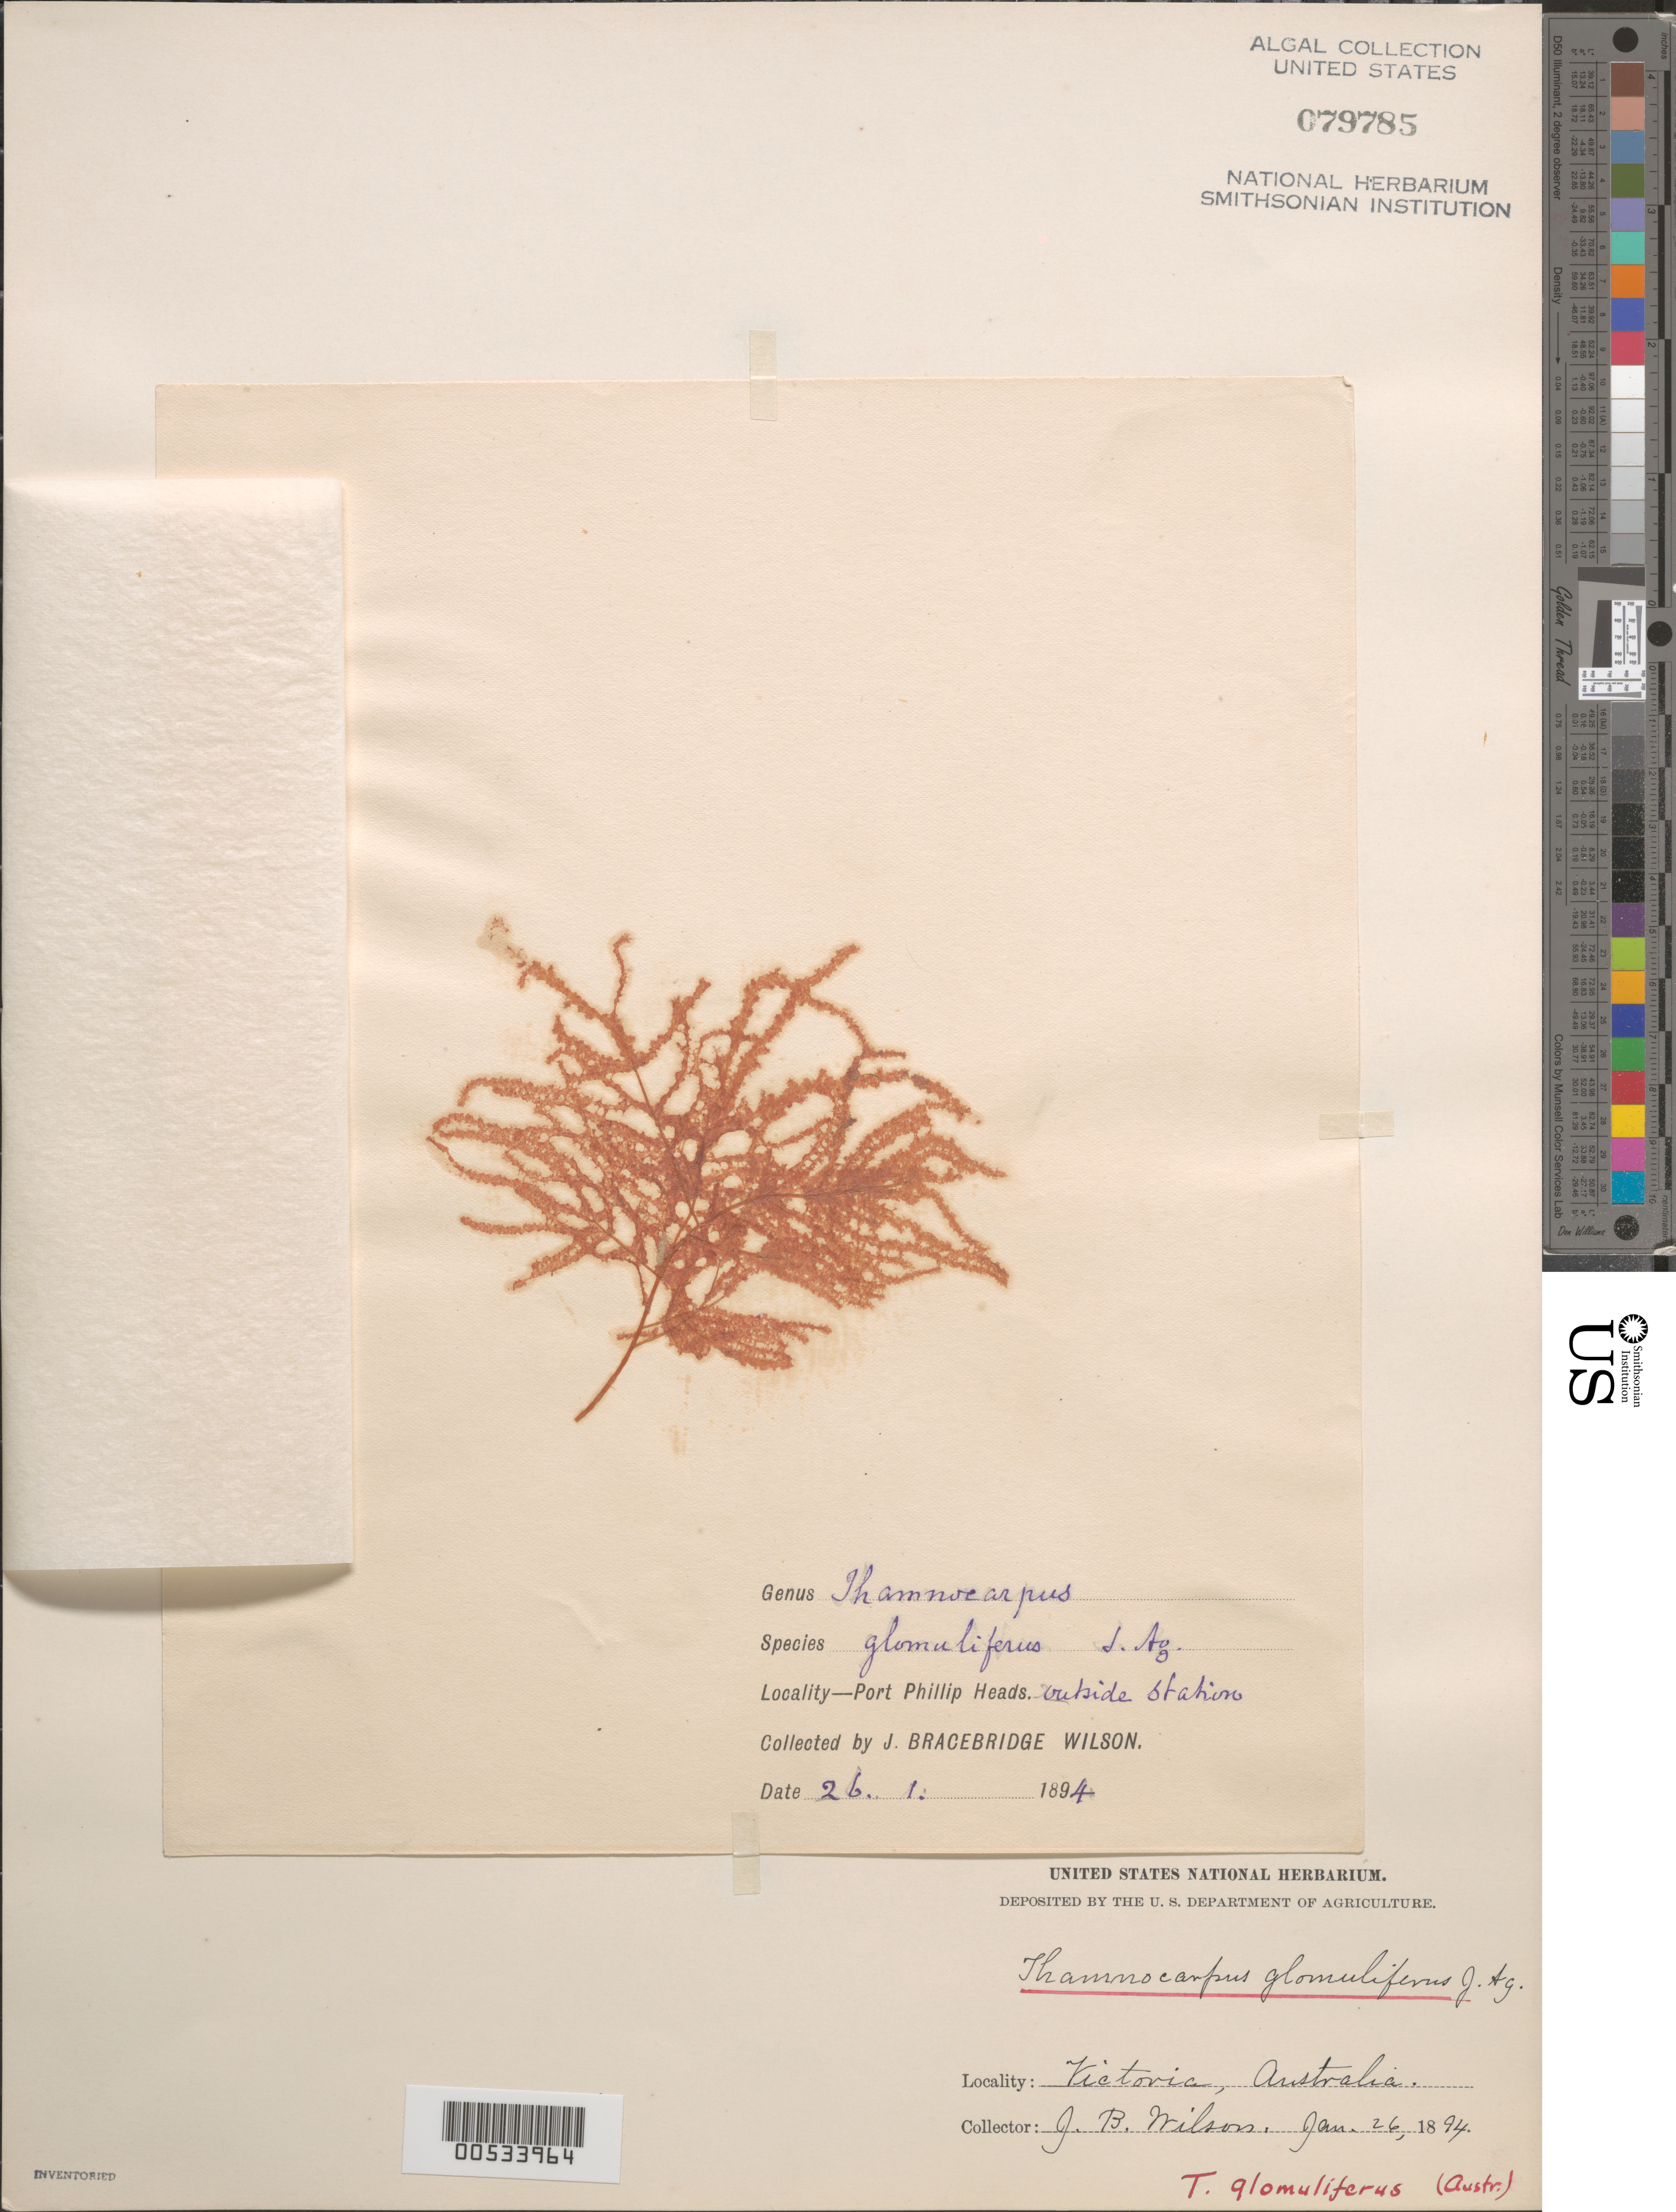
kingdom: Plantae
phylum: Rhodophyta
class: Florideophyceae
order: Ceramiales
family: Ceramiaceae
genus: Perischelia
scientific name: Perischelia glomulifera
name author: (J. Agardh) J. Agardh ex Kylin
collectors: J. B. Wilson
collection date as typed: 26 Jan 1894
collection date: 1894-01-26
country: Australia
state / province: Victoria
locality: Port Phillip Heads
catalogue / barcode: US 79785